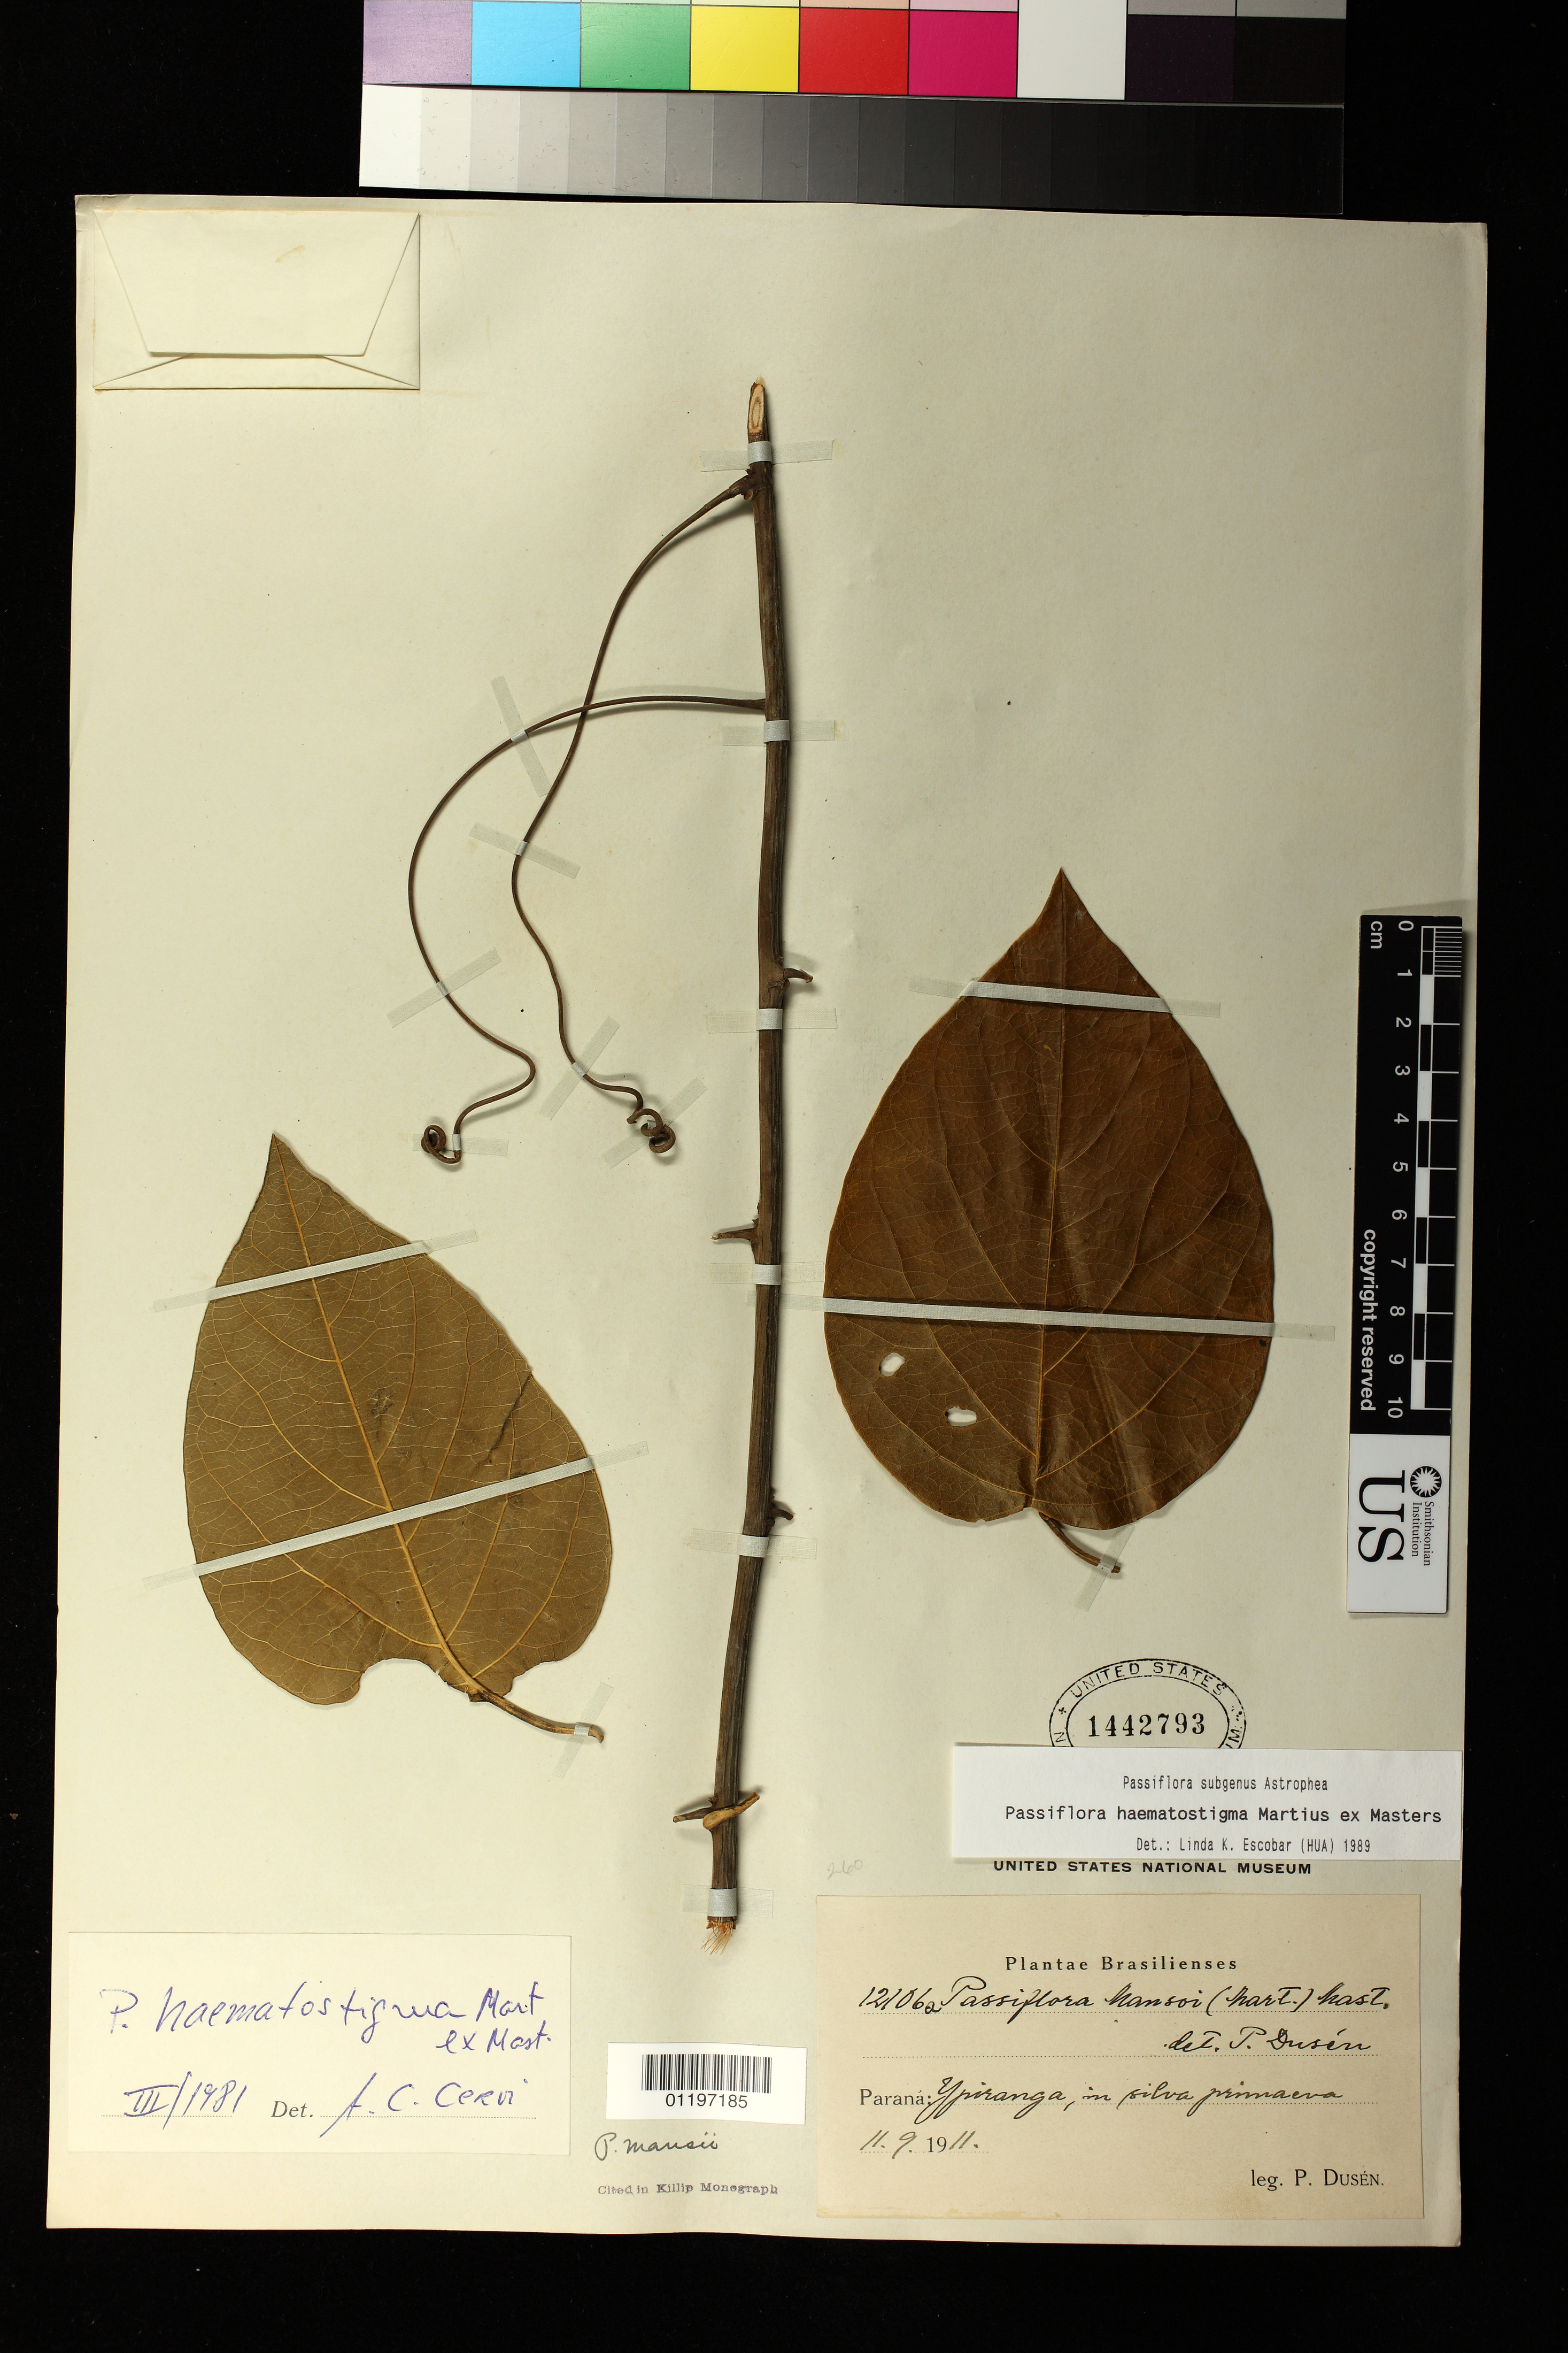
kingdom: Plantae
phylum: Tracheophyta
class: Magnoliopsida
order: Malpighiales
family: Passifloraceae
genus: Passiflora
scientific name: Passiflora haematostigma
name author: Mart. ex Mast.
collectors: P. Dusén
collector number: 12106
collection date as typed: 11 Sep 1911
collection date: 1911-09-11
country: Brazil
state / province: Paraná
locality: Ypiranga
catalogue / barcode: US 1442793